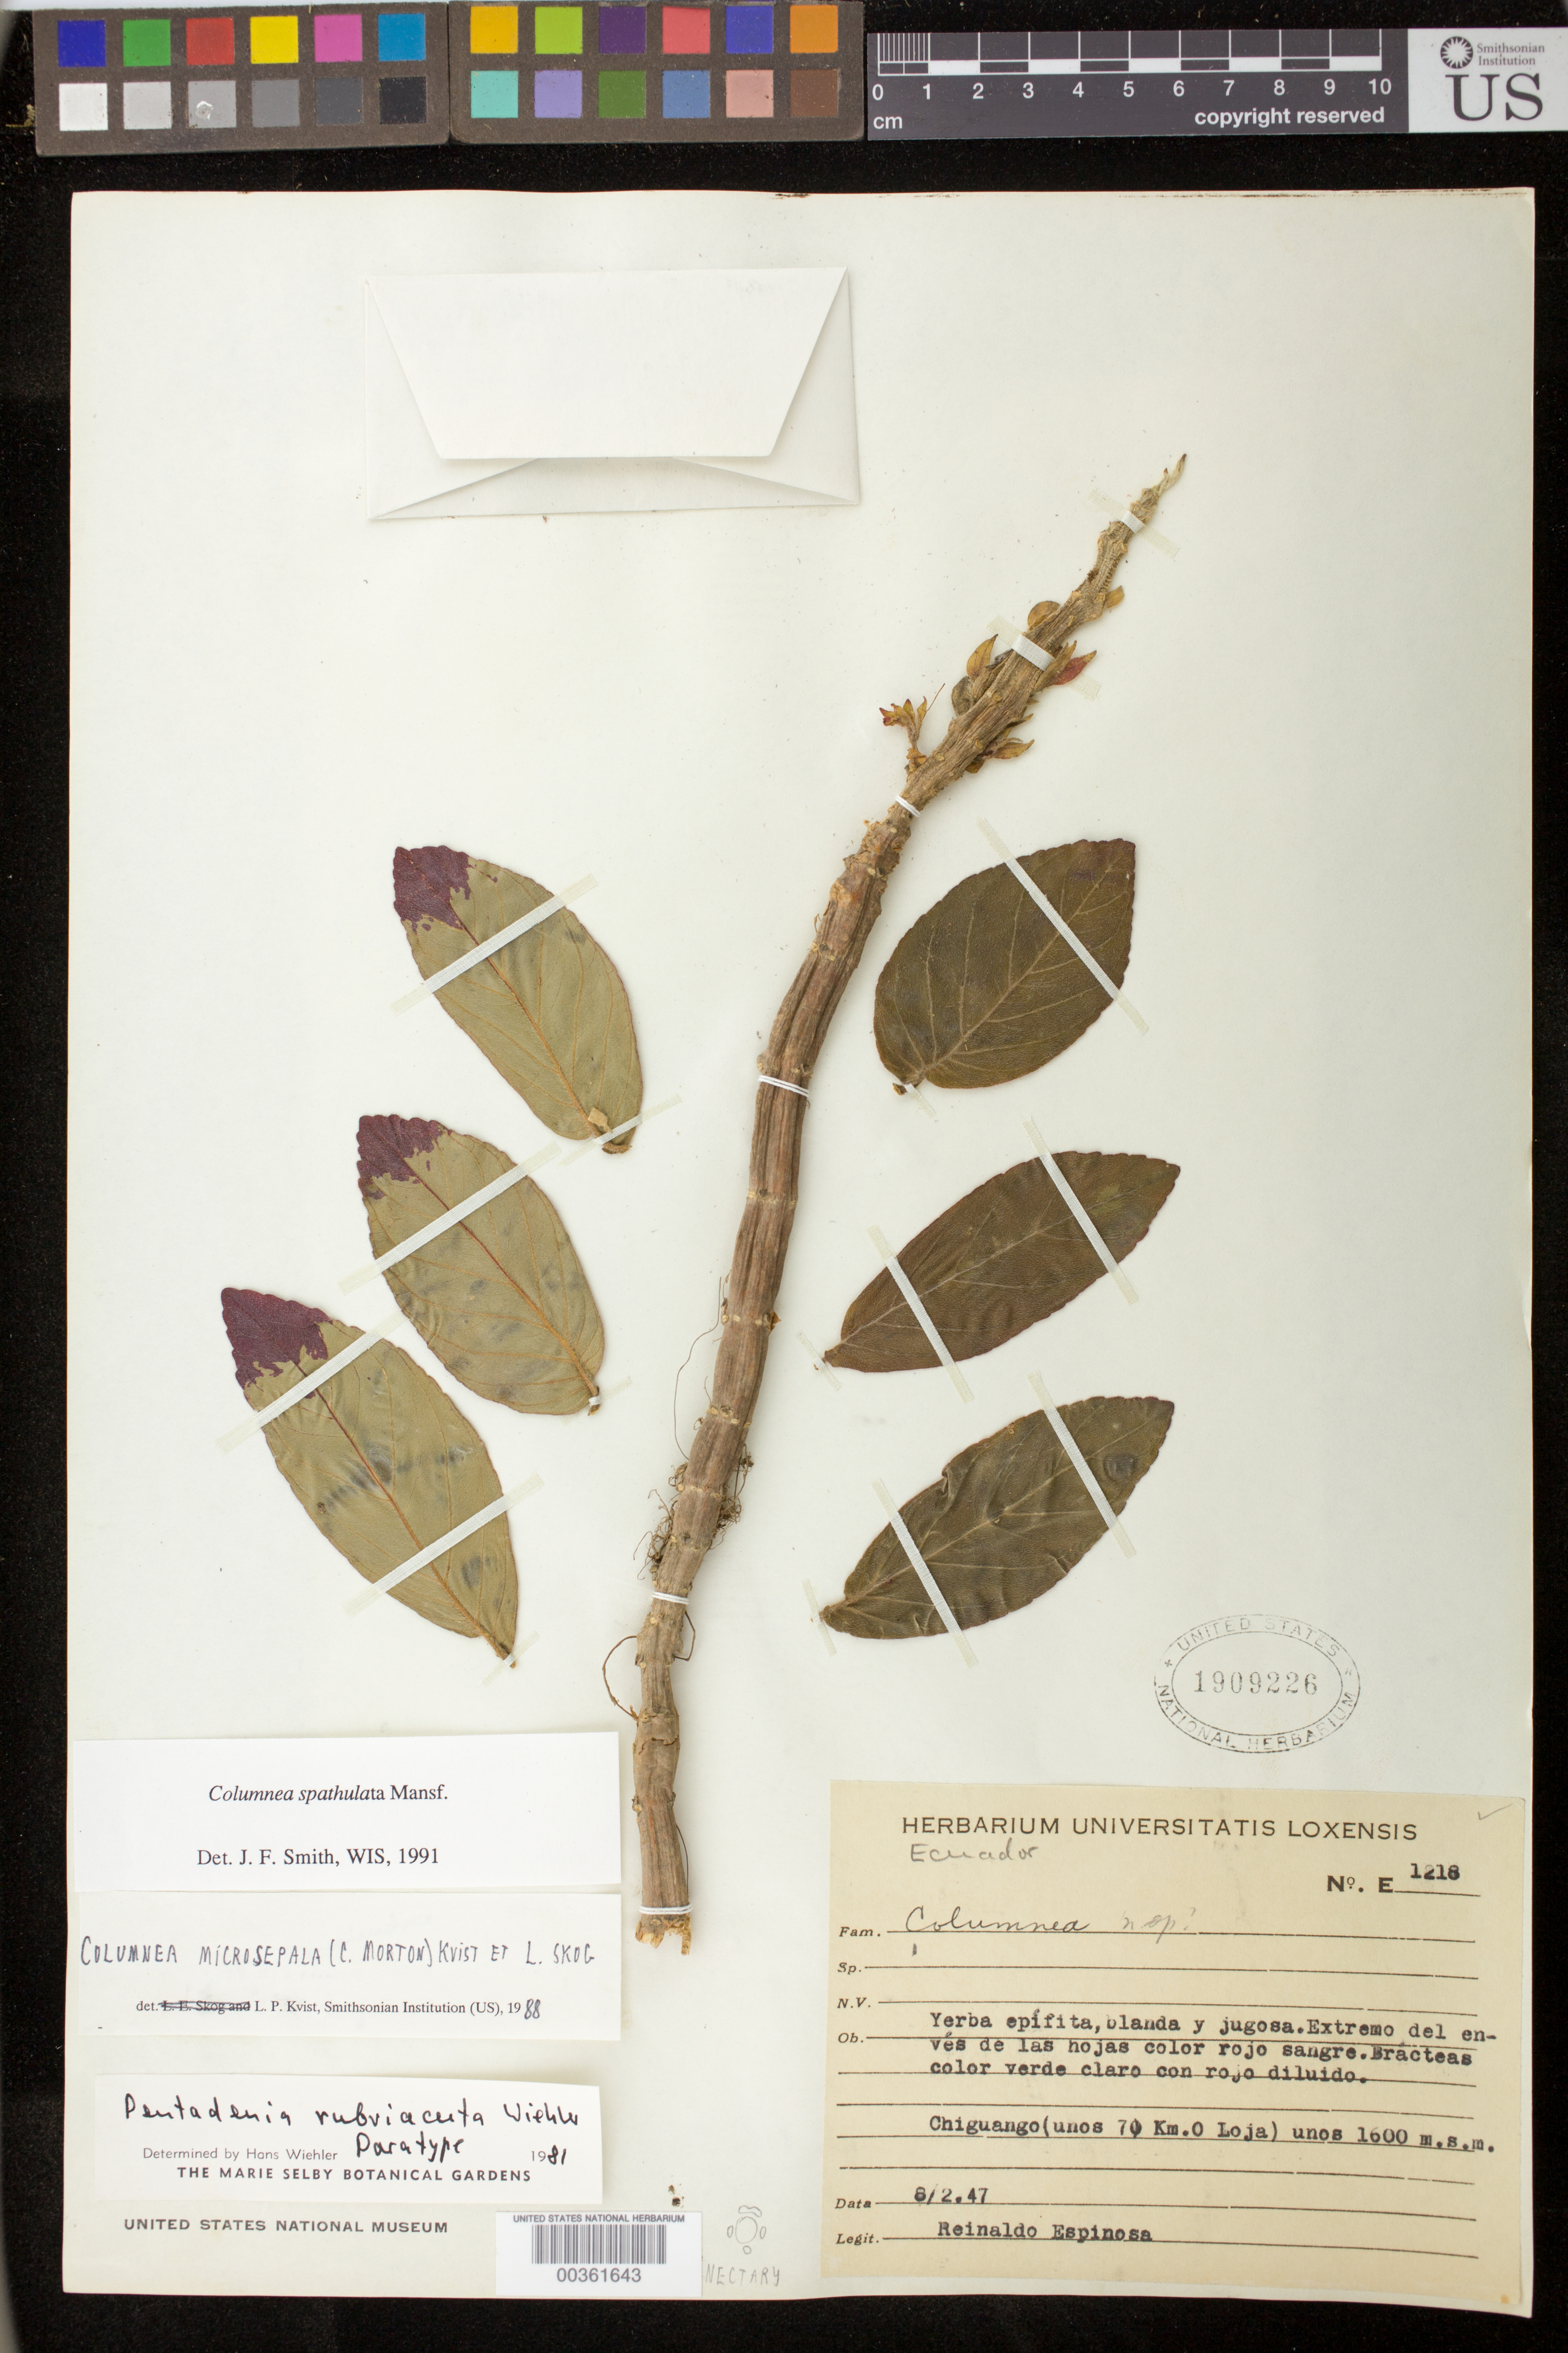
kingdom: Plantae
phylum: Tracheophyta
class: Magnoliopsida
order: Lamiales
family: Gesneriaceae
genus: Columnea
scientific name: Columnea spathulata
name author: Mansf.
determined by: Clark, J. L., (SEL), The Marie Selby Botanical Garden (UNITED STATES)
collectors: R. Espinosa & et al.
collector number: E- 1218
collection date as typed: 08 Feb 1947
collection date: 1947-02-08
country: Ecuador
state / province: Loja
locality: Chiguango (unos 70 km.0 Loja)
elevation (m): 1600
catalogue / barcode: US 1909226